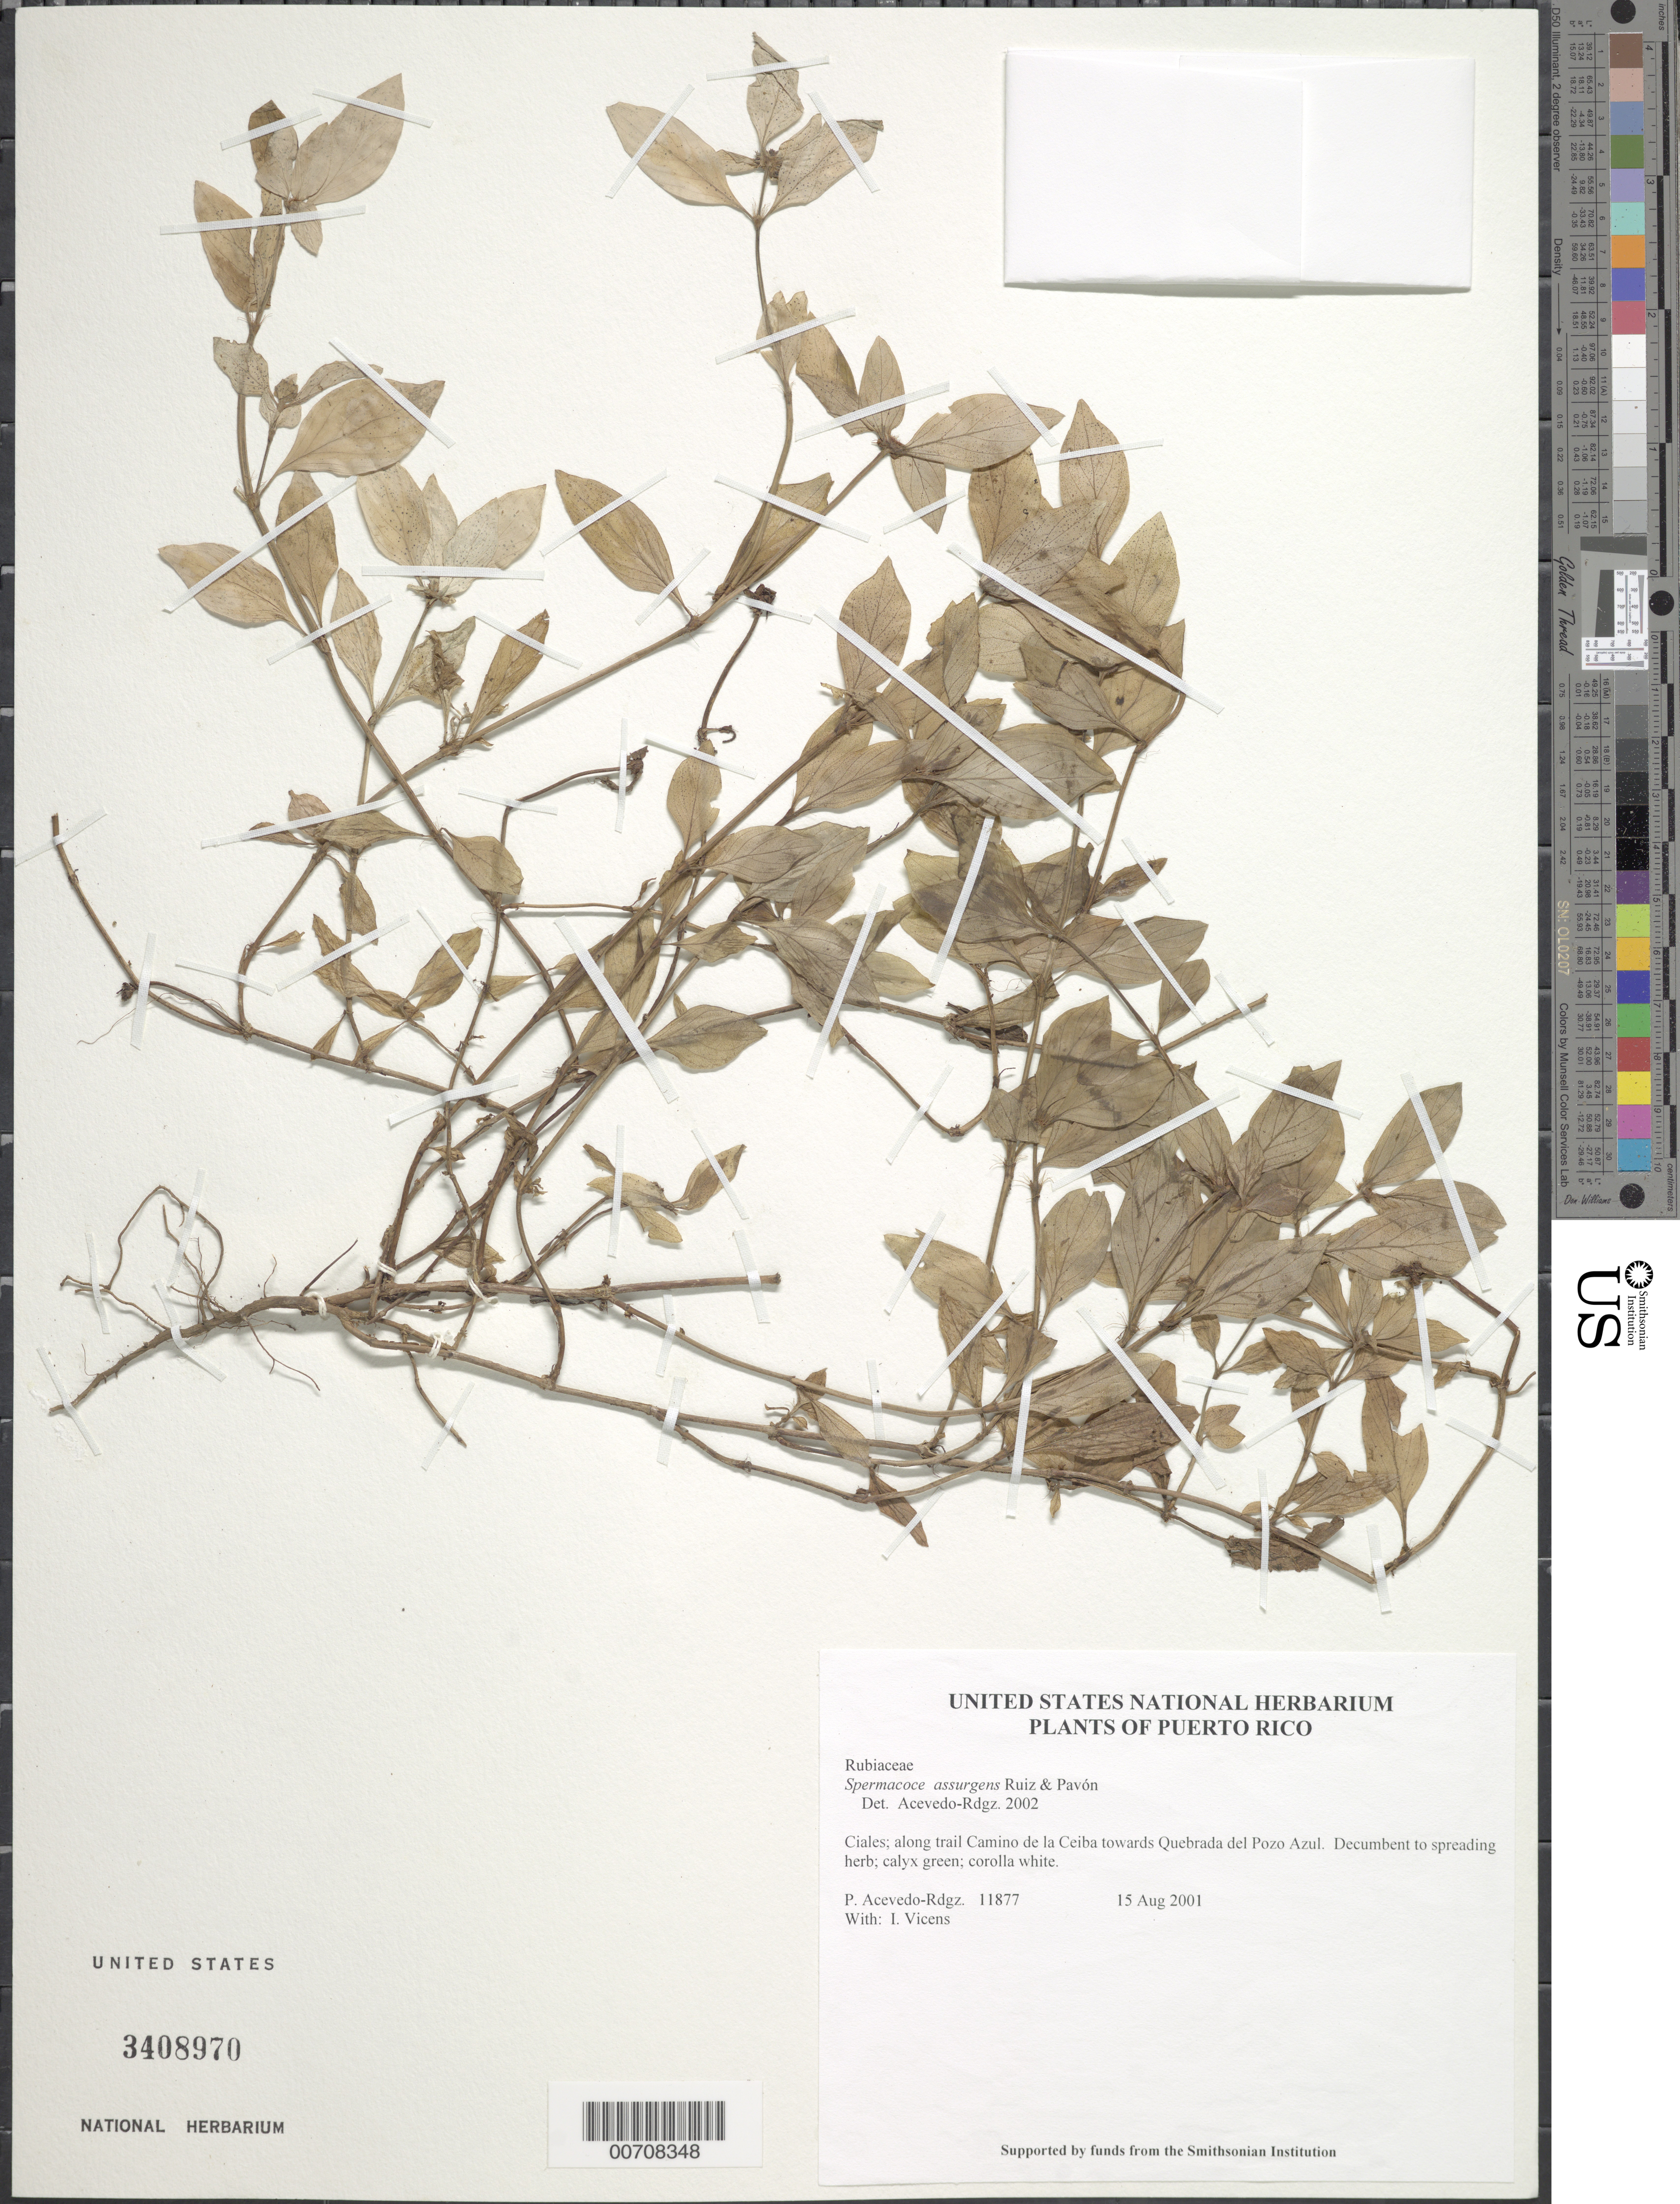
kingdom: Plantae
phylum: Tracheophyta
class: Magnoliopsida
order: Gentianales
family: Rubiaceae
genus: Spermacoce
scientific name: Spermacoce assurgens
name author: Ruiz & Pav.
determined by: Acevedo-Rodríguez, P., (BOT), Smithsonian Institution - National Museum of Natural History (UNITED STATES)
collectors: P. Acevedo-Rodr. & I. Vicens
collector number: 11877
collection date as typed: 15 Aug 2001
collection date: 2001-08-15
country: Puerto Rico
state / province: Ciales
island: Puerto Rico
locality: Ciales; along trail Camino de la Ceiba towards Quebrada del Pozo Azul.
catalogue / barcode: US 3408970